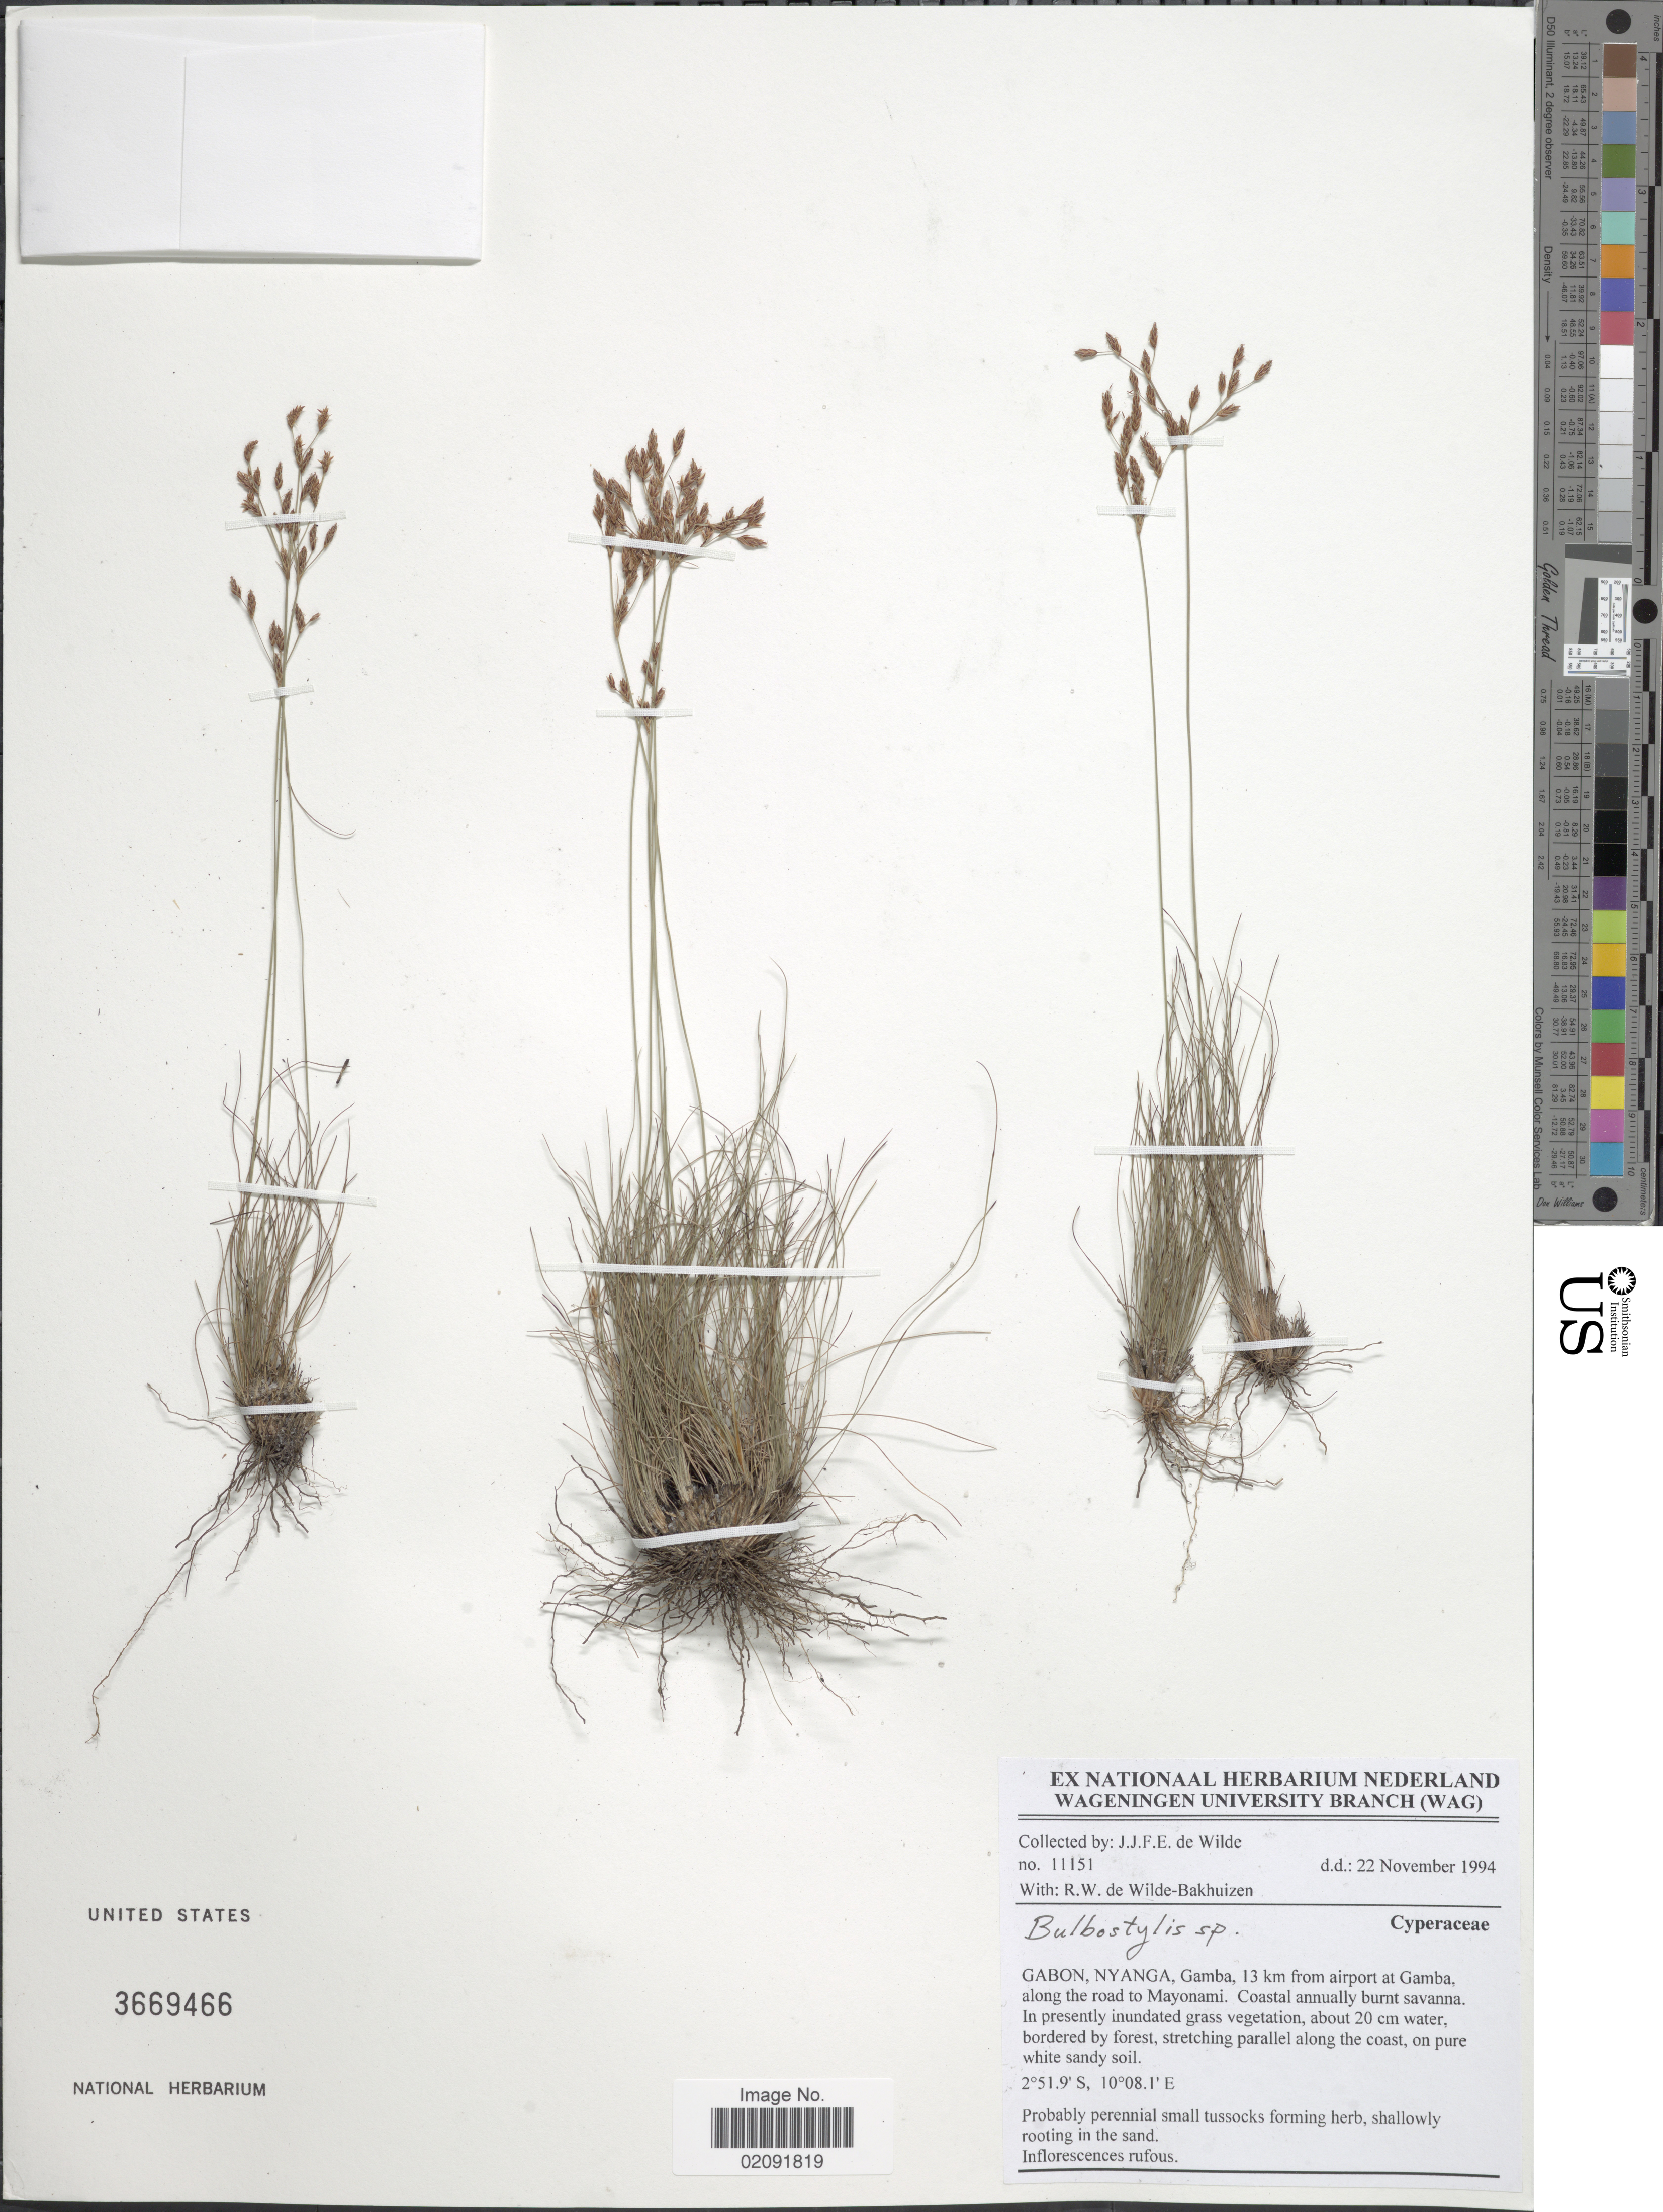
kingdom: Plantae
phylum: Tracheophyta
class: Liliopsida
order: Poales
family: Cyperaceae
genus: Bulbostylis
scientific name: Bulbostylis sp.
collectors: J.J. de Wilde & R. Wilde-Bakhuizen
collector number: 11151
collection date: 1994-11-22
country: Gabon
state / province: Nyanga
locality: Gamba, 13 km from airport at Gamba, along the road to Mayonami.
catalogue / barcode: US 3669466